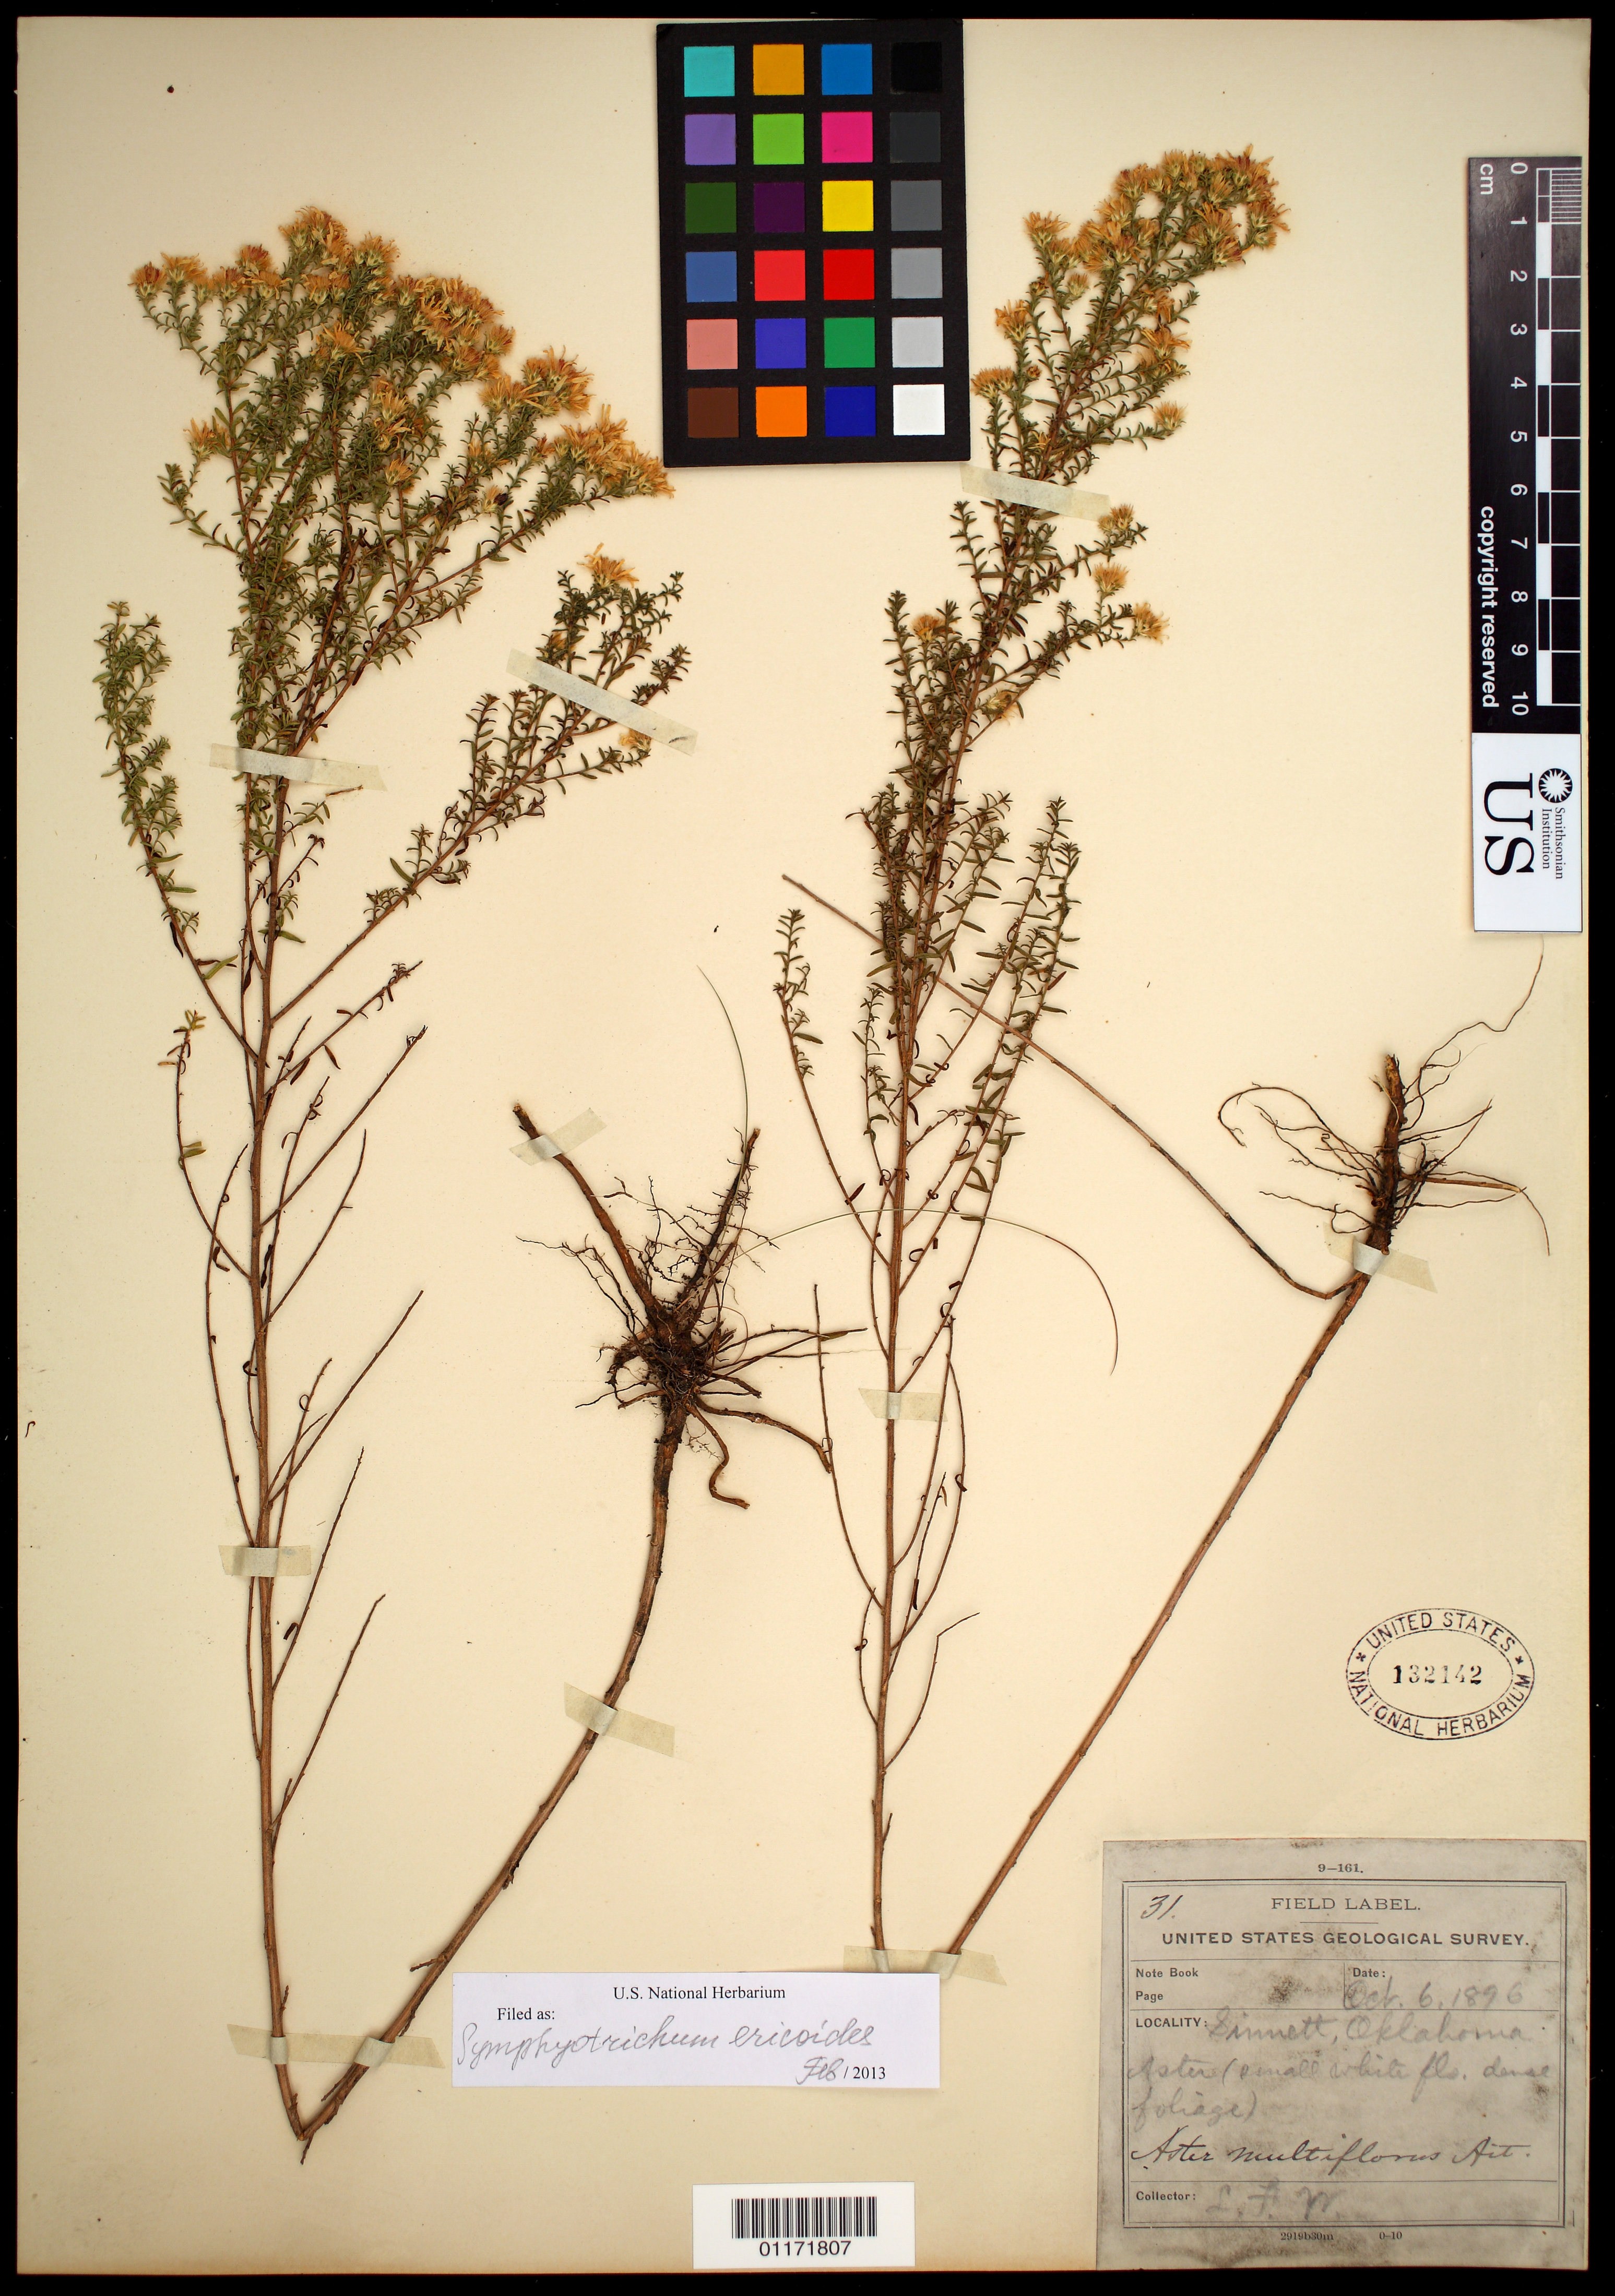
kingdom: Plantae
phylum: Tracheophyta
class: Magnoliopsida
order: Asterales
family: Asteraceae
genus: Symphyotrichum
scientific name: Symphyotrichum ericoides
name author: (L.) G.L. Nesom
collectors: L. F. Ward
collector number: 31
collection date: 1896-10-06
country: United States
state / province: Oklahoma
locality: Sinnett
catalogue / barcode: US 132142